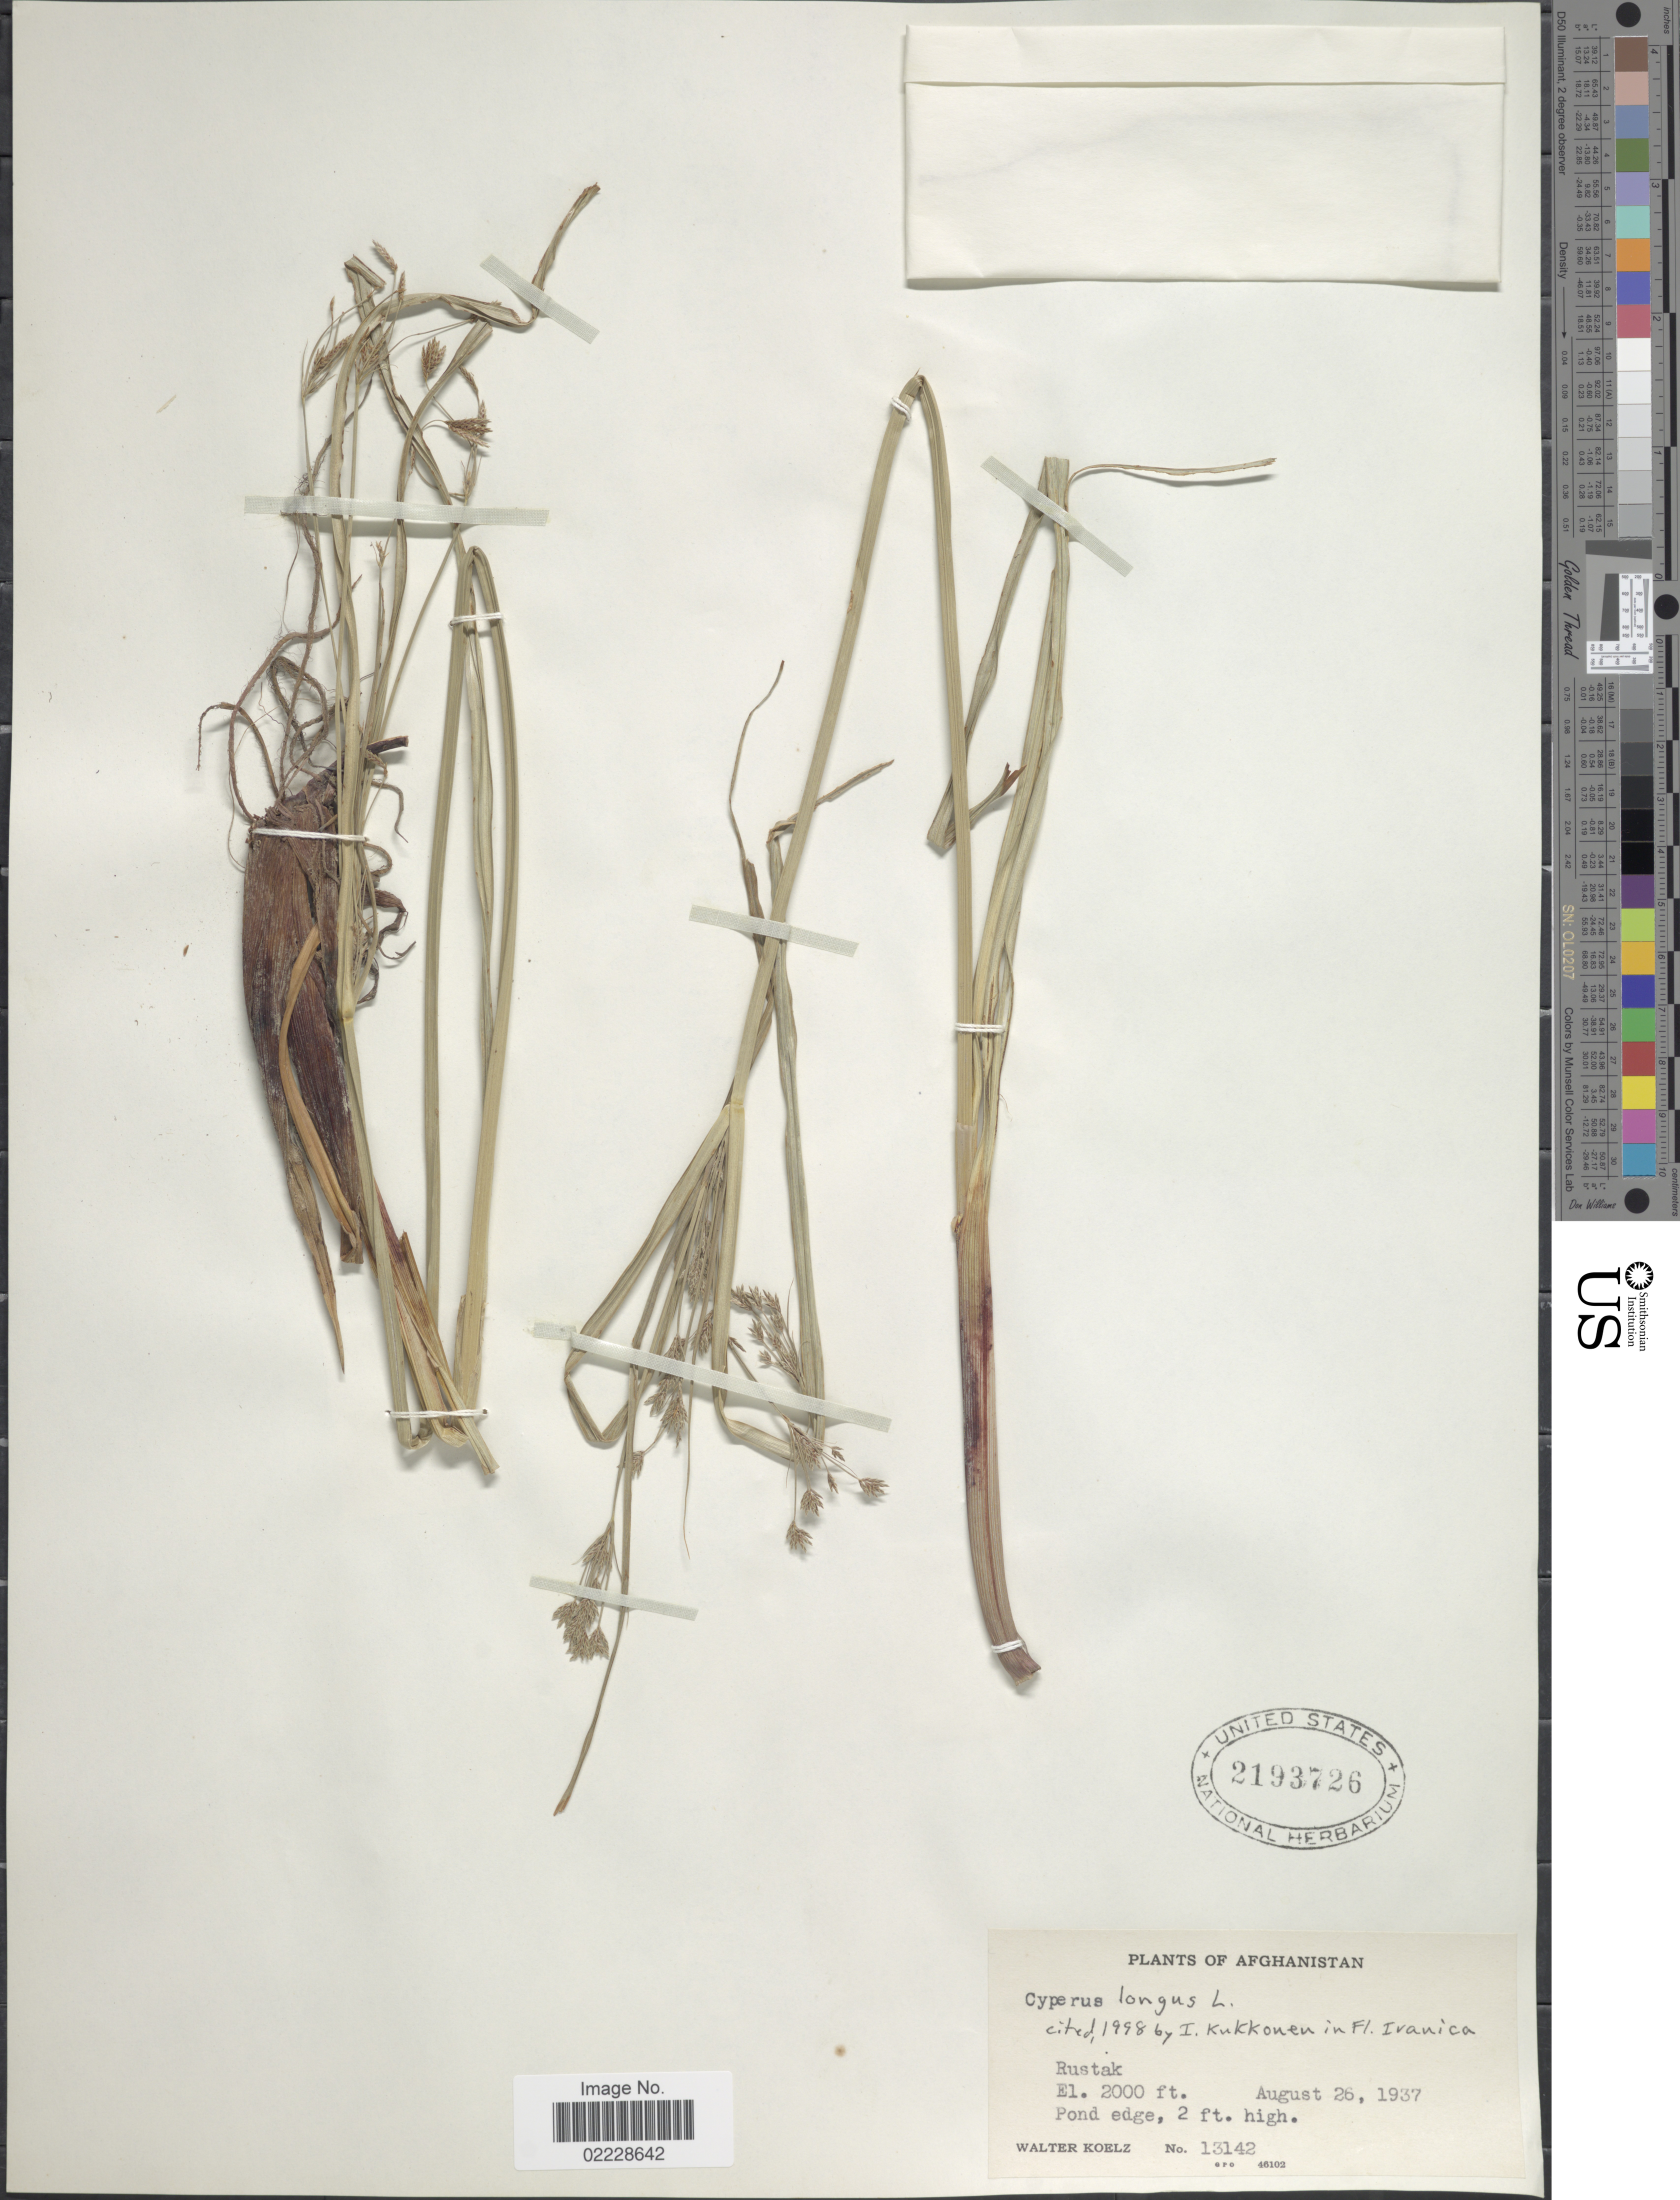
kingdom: Plantae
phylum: Tracheophyta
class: Liliopsida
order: Poales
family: Cyperaceae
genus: Cyperus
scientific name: Cyperus longus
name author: L.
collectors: W. N. Koelz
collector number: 13142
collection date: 1937-08-26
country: Afghanistan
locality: Rustak.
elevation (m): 610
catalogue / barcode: US 2193726